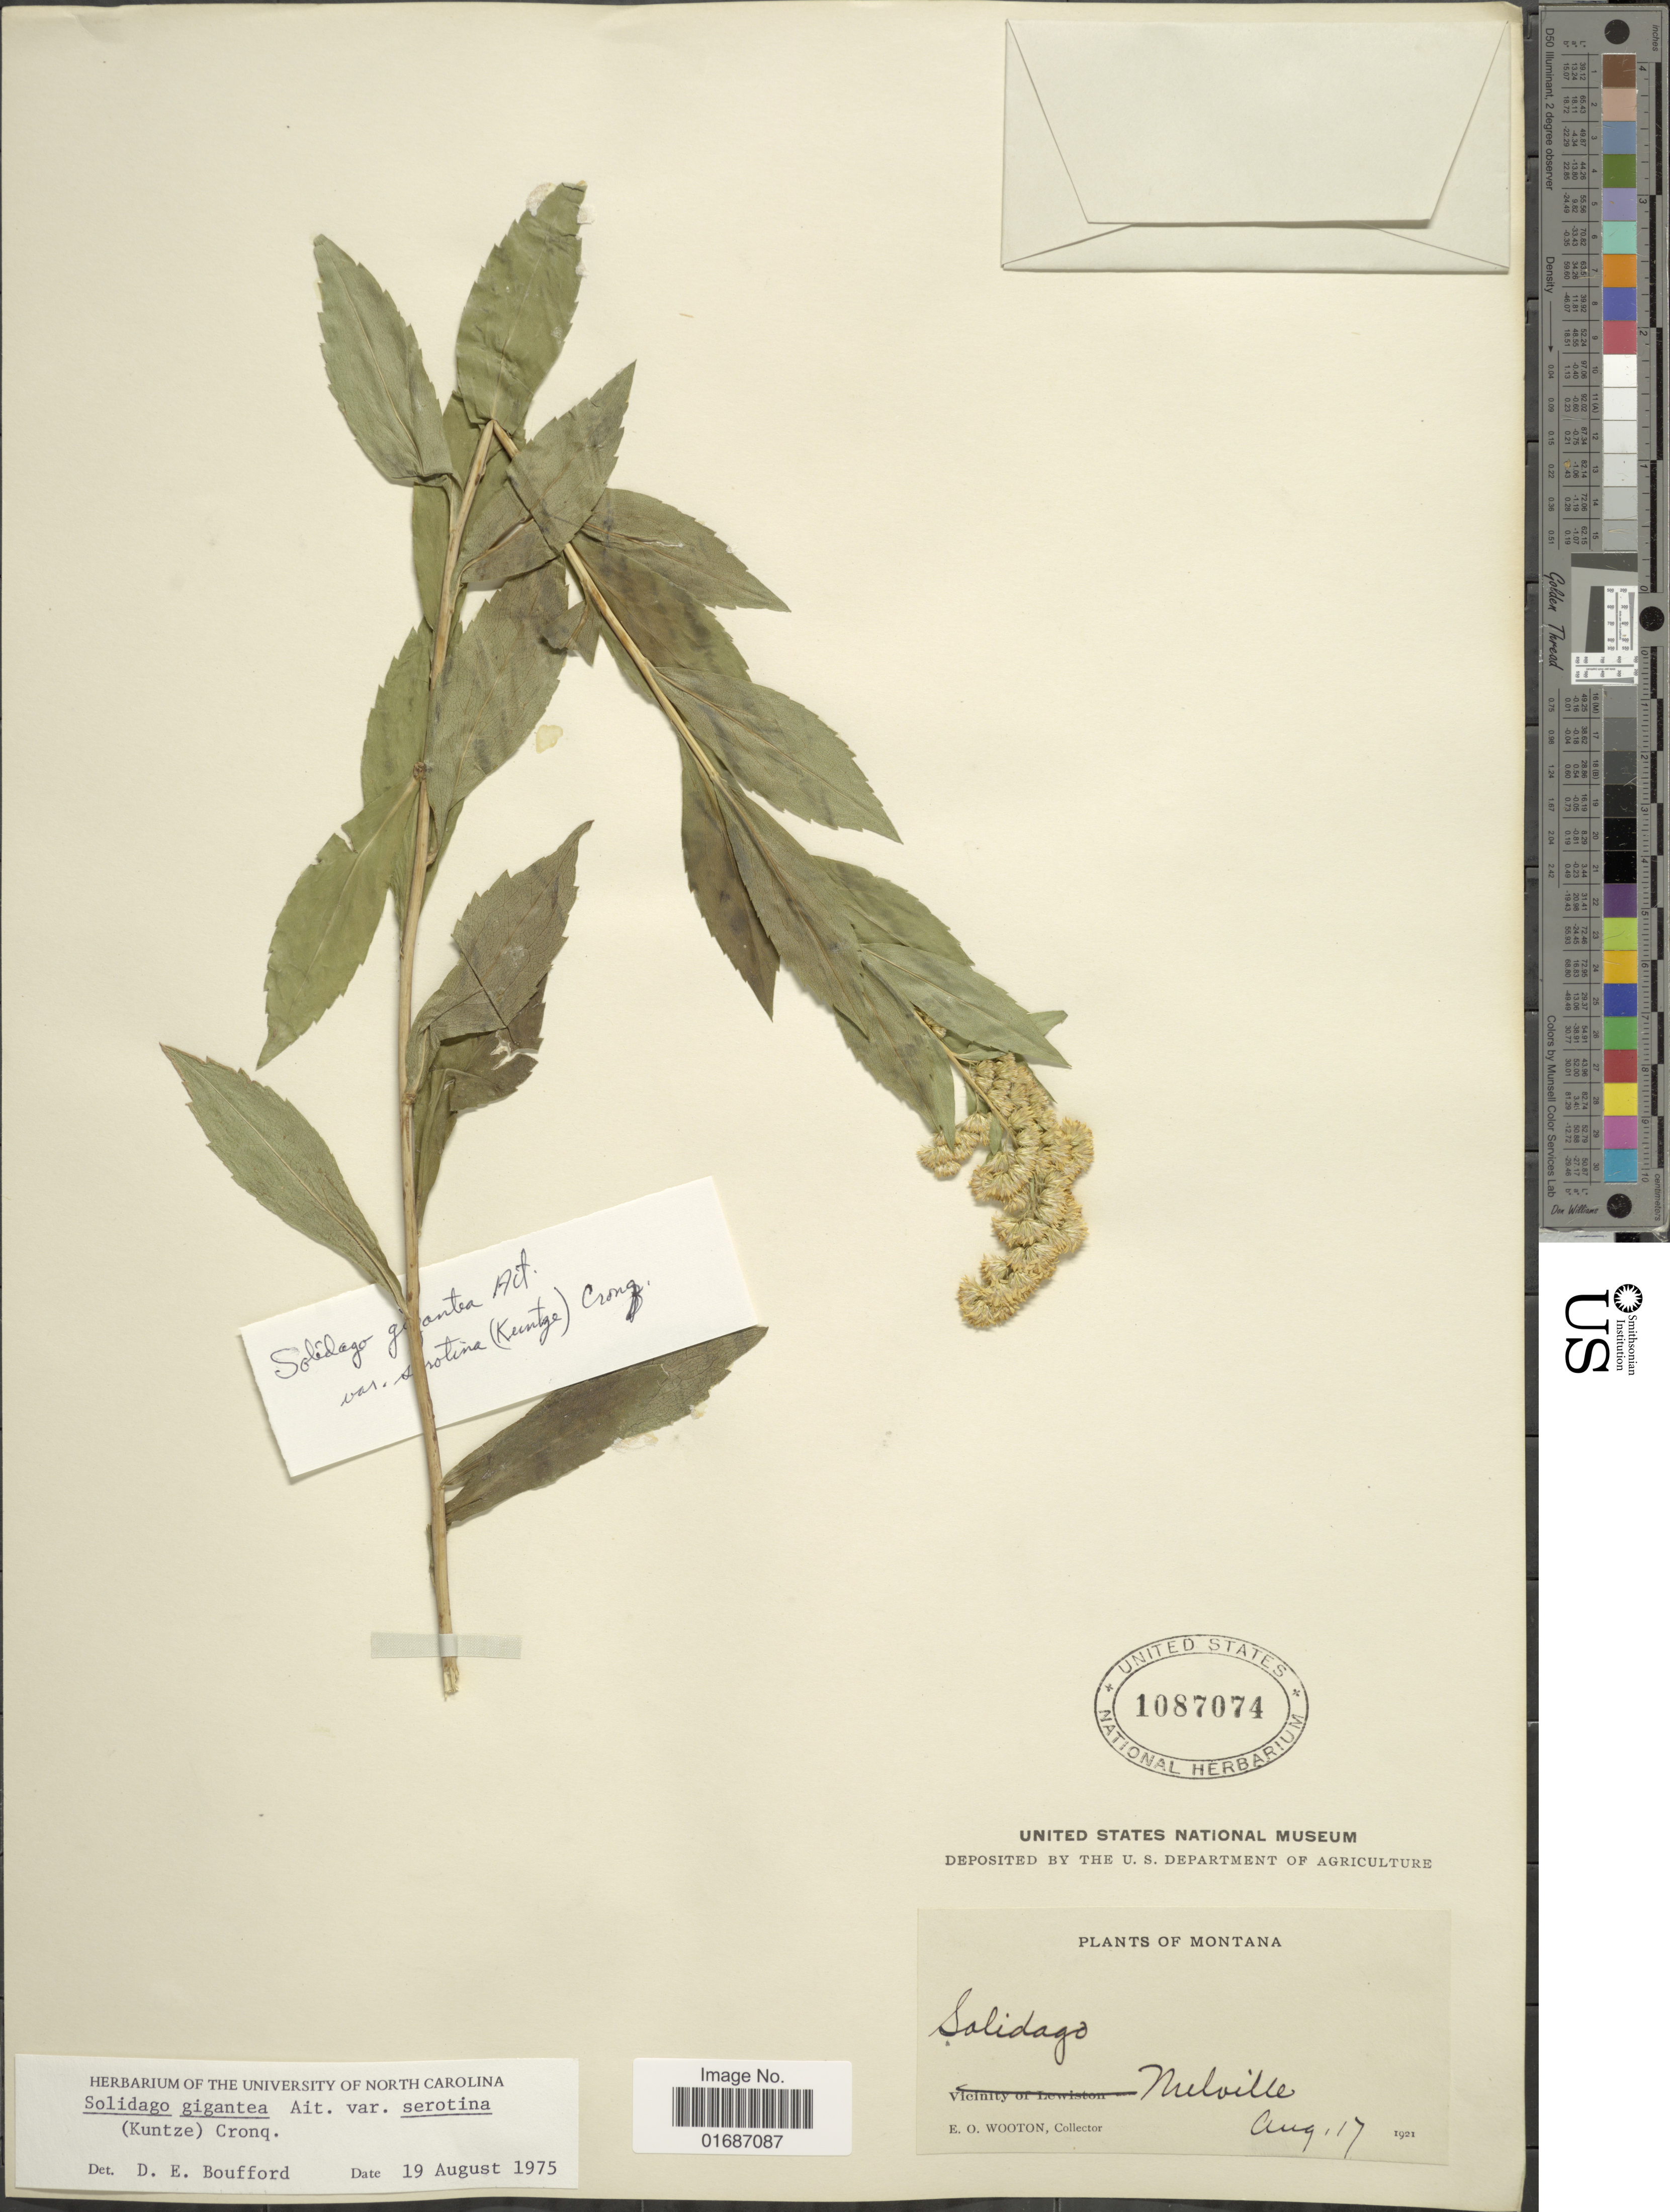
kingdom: Plantae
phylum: Tracheophyta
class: Magnoliopsida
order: Asterales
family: Asteraceae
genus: Solidago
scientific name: Solidago gigantea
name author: Aiton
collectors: E. O. Wooton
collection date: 1921-08-17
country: United States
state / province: Montana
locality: Melville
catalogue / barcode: US 1087074